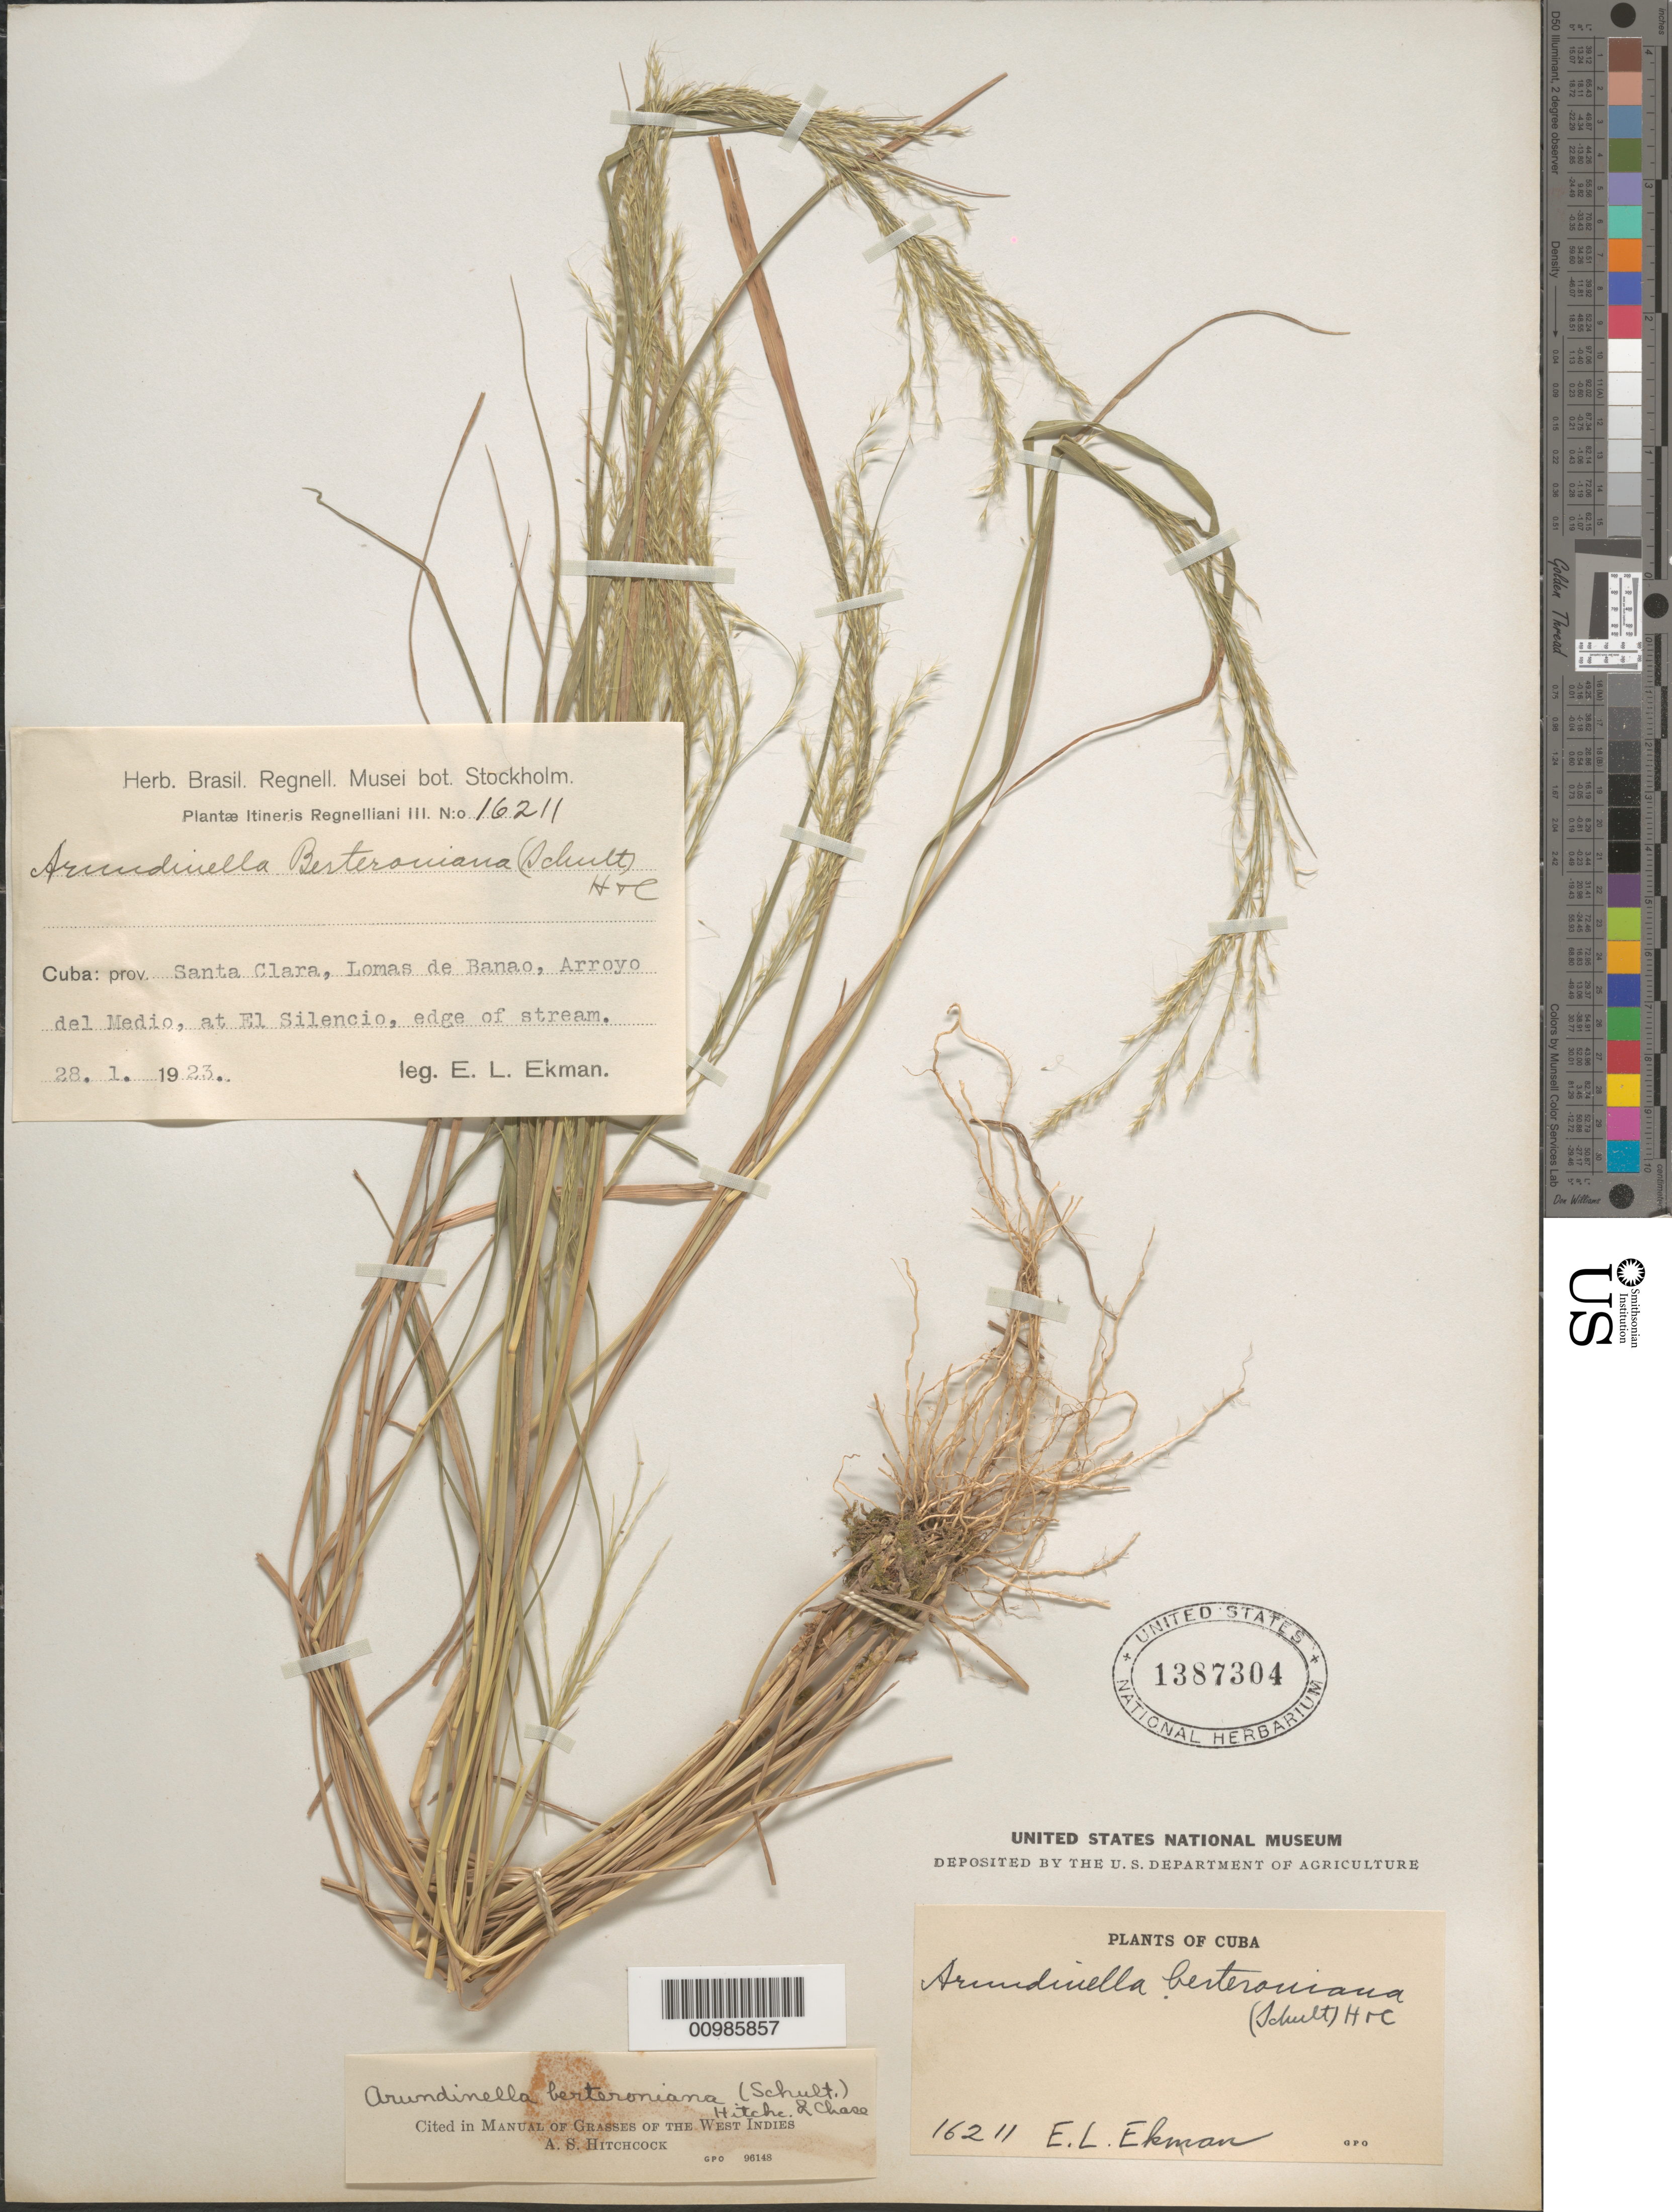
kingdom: Plantae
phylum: Tracheophyta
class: Liliopsida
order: Poales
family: Poaceae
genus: Arundinella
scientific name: Arundinella berteroniana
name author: (Schult.) Hitchc. & Chase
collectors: E. L. Ekman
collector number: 16211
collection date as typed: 28 Jan 1923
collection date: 1923-01-28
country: Cuba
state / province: Villa Clara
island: Cuba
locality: Lomas de Banao, Arroyo del Medio, at El Silencio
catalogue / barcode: US 1387304